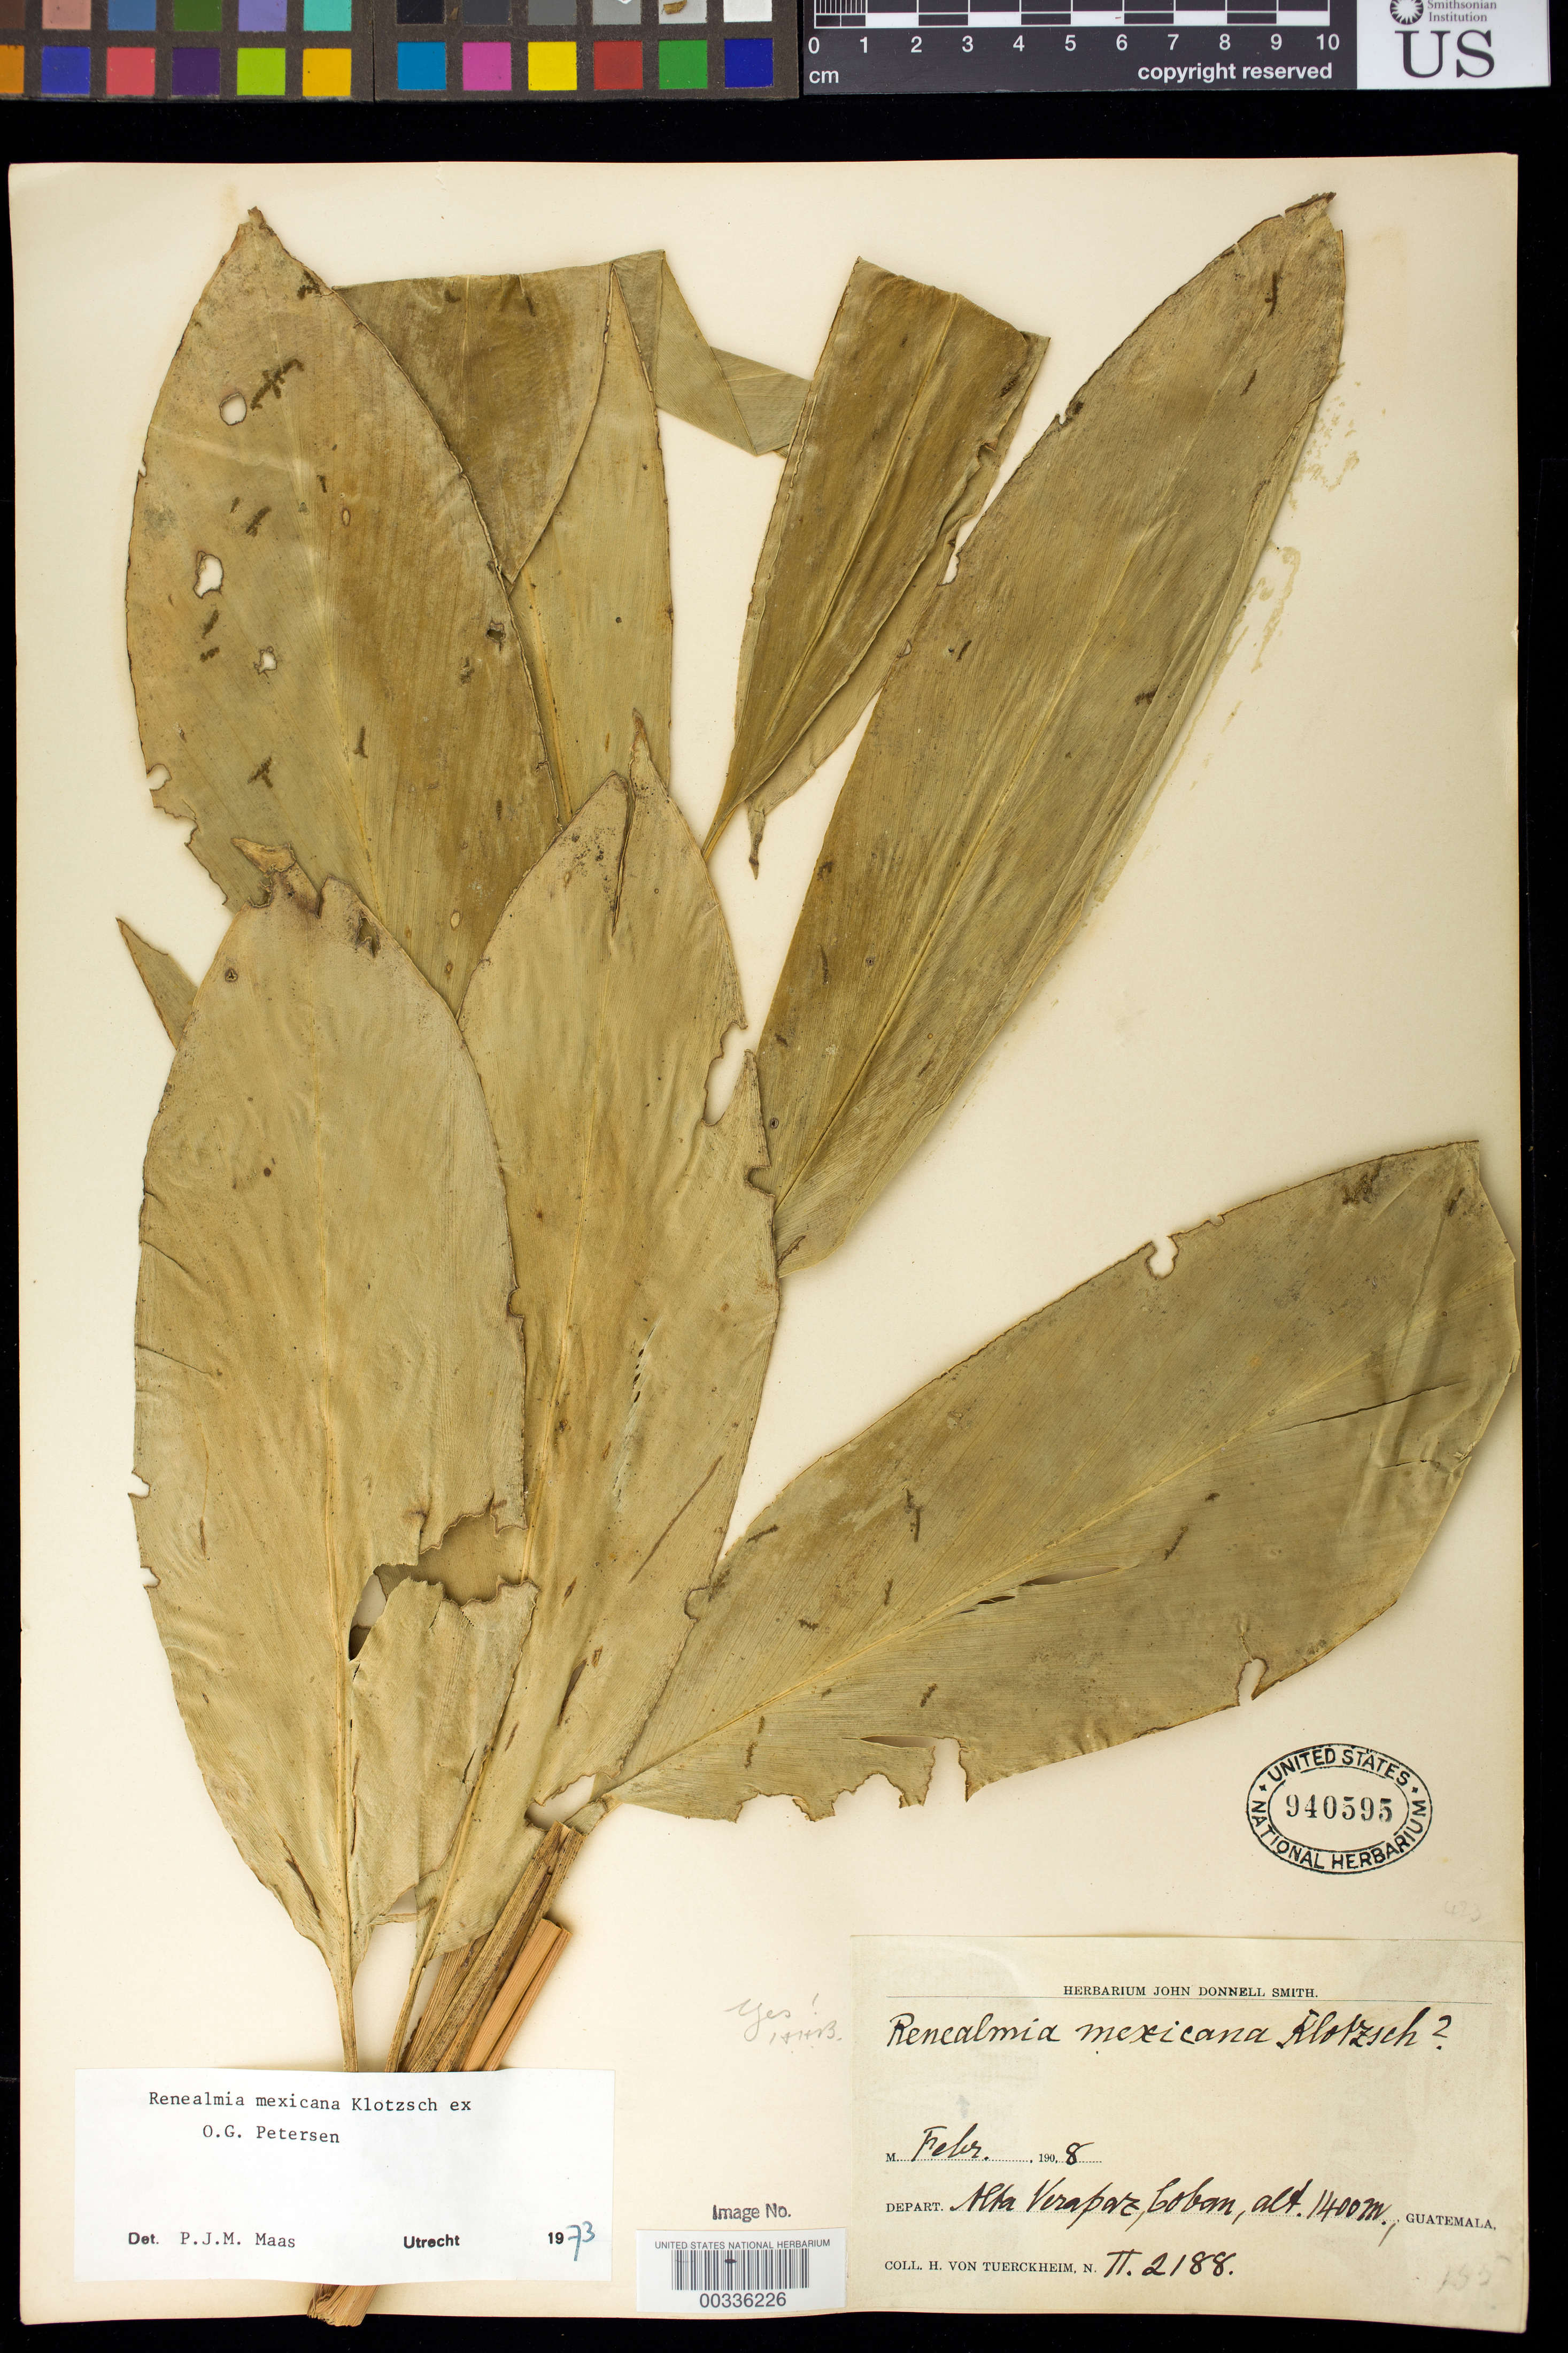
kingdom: Plantae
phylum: Tracheophyta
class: Liliopsida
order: Zingiberales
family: Zingiberaceae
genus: Renealmia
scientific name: Renealmia mexicana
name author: Klotzsch ex Petersen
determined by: Maas, Paul J. M.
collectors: H. von Türckheim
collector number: Ii2188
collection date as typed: Feb 1908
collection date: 1908-02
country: Guatemala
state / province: Alta Verapaz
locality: Cobán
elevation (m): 1400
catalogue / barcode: US 940595